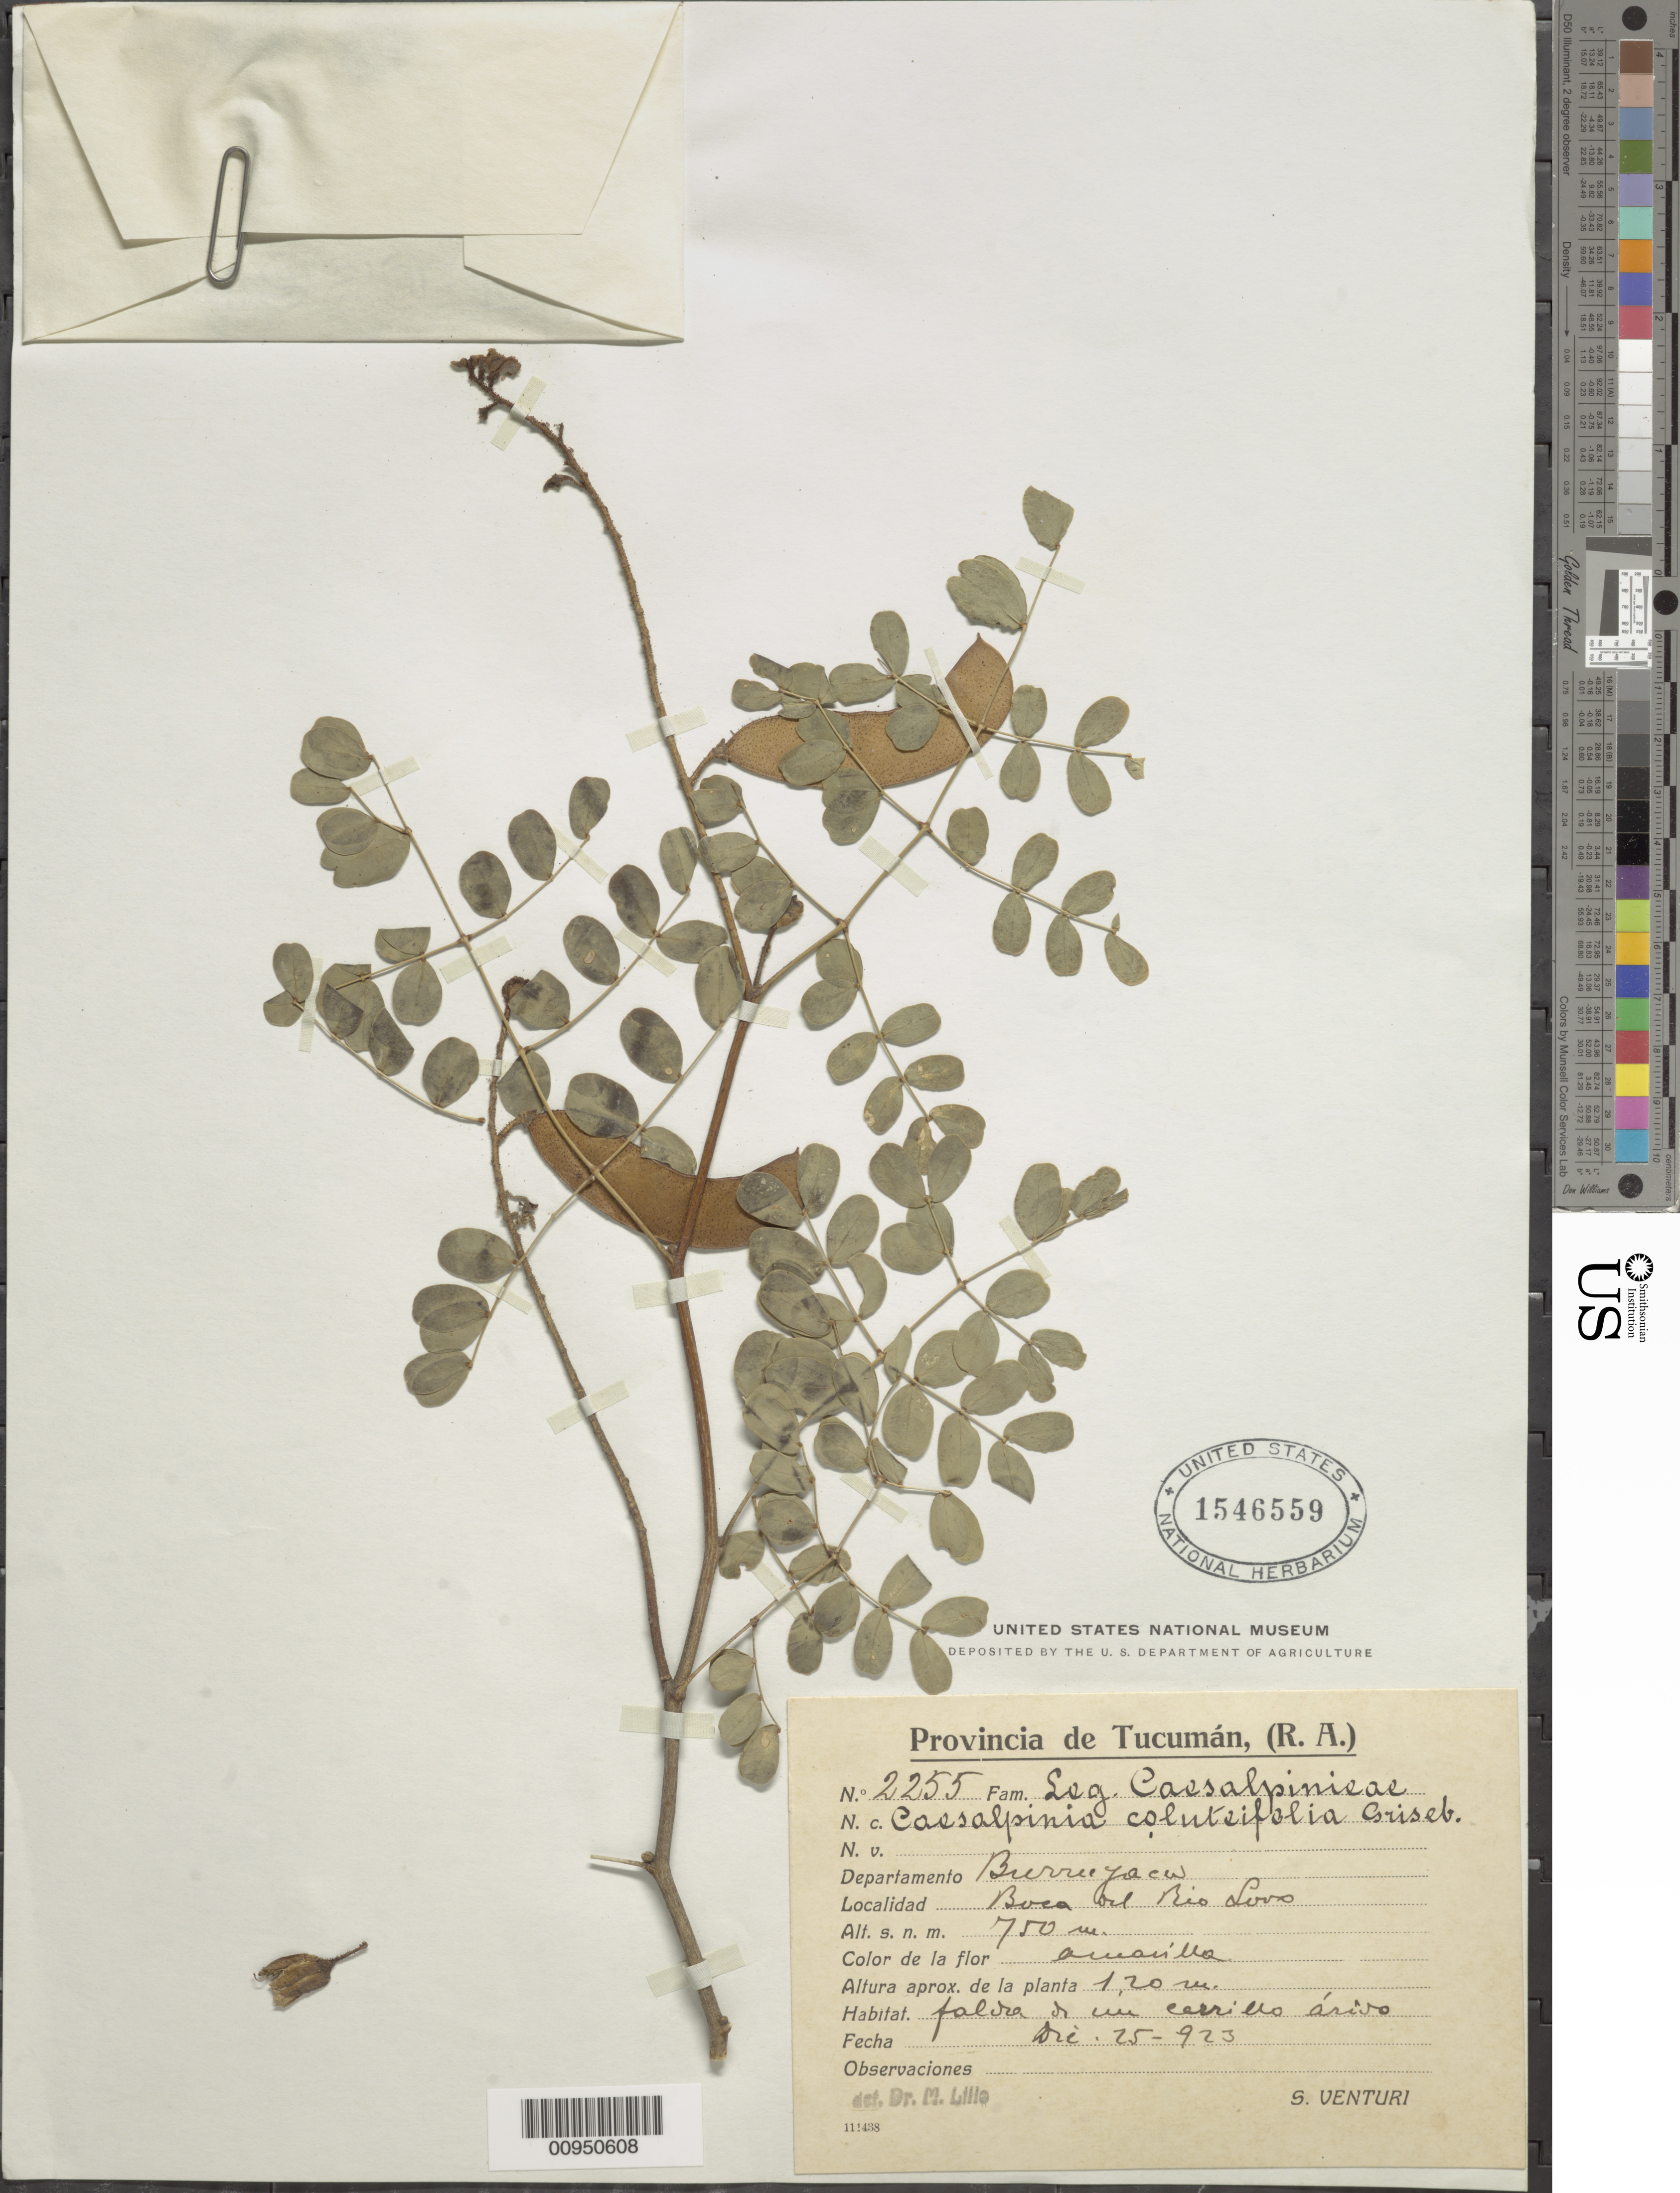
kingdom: Plantae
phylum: Tracheophyta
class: Magnoliopsida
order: Fabales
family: Fabaceae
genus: Erythrostemon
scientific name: Erythrostemon coluteifolius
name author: (Griseb.) Gagnon & G.P. Lewis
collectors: S. Venturi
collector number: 2255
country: Argentina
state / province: Tucumán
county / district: Burruyaco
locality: Boca del Rip Lovs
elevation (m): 750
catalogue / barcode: US 1546559